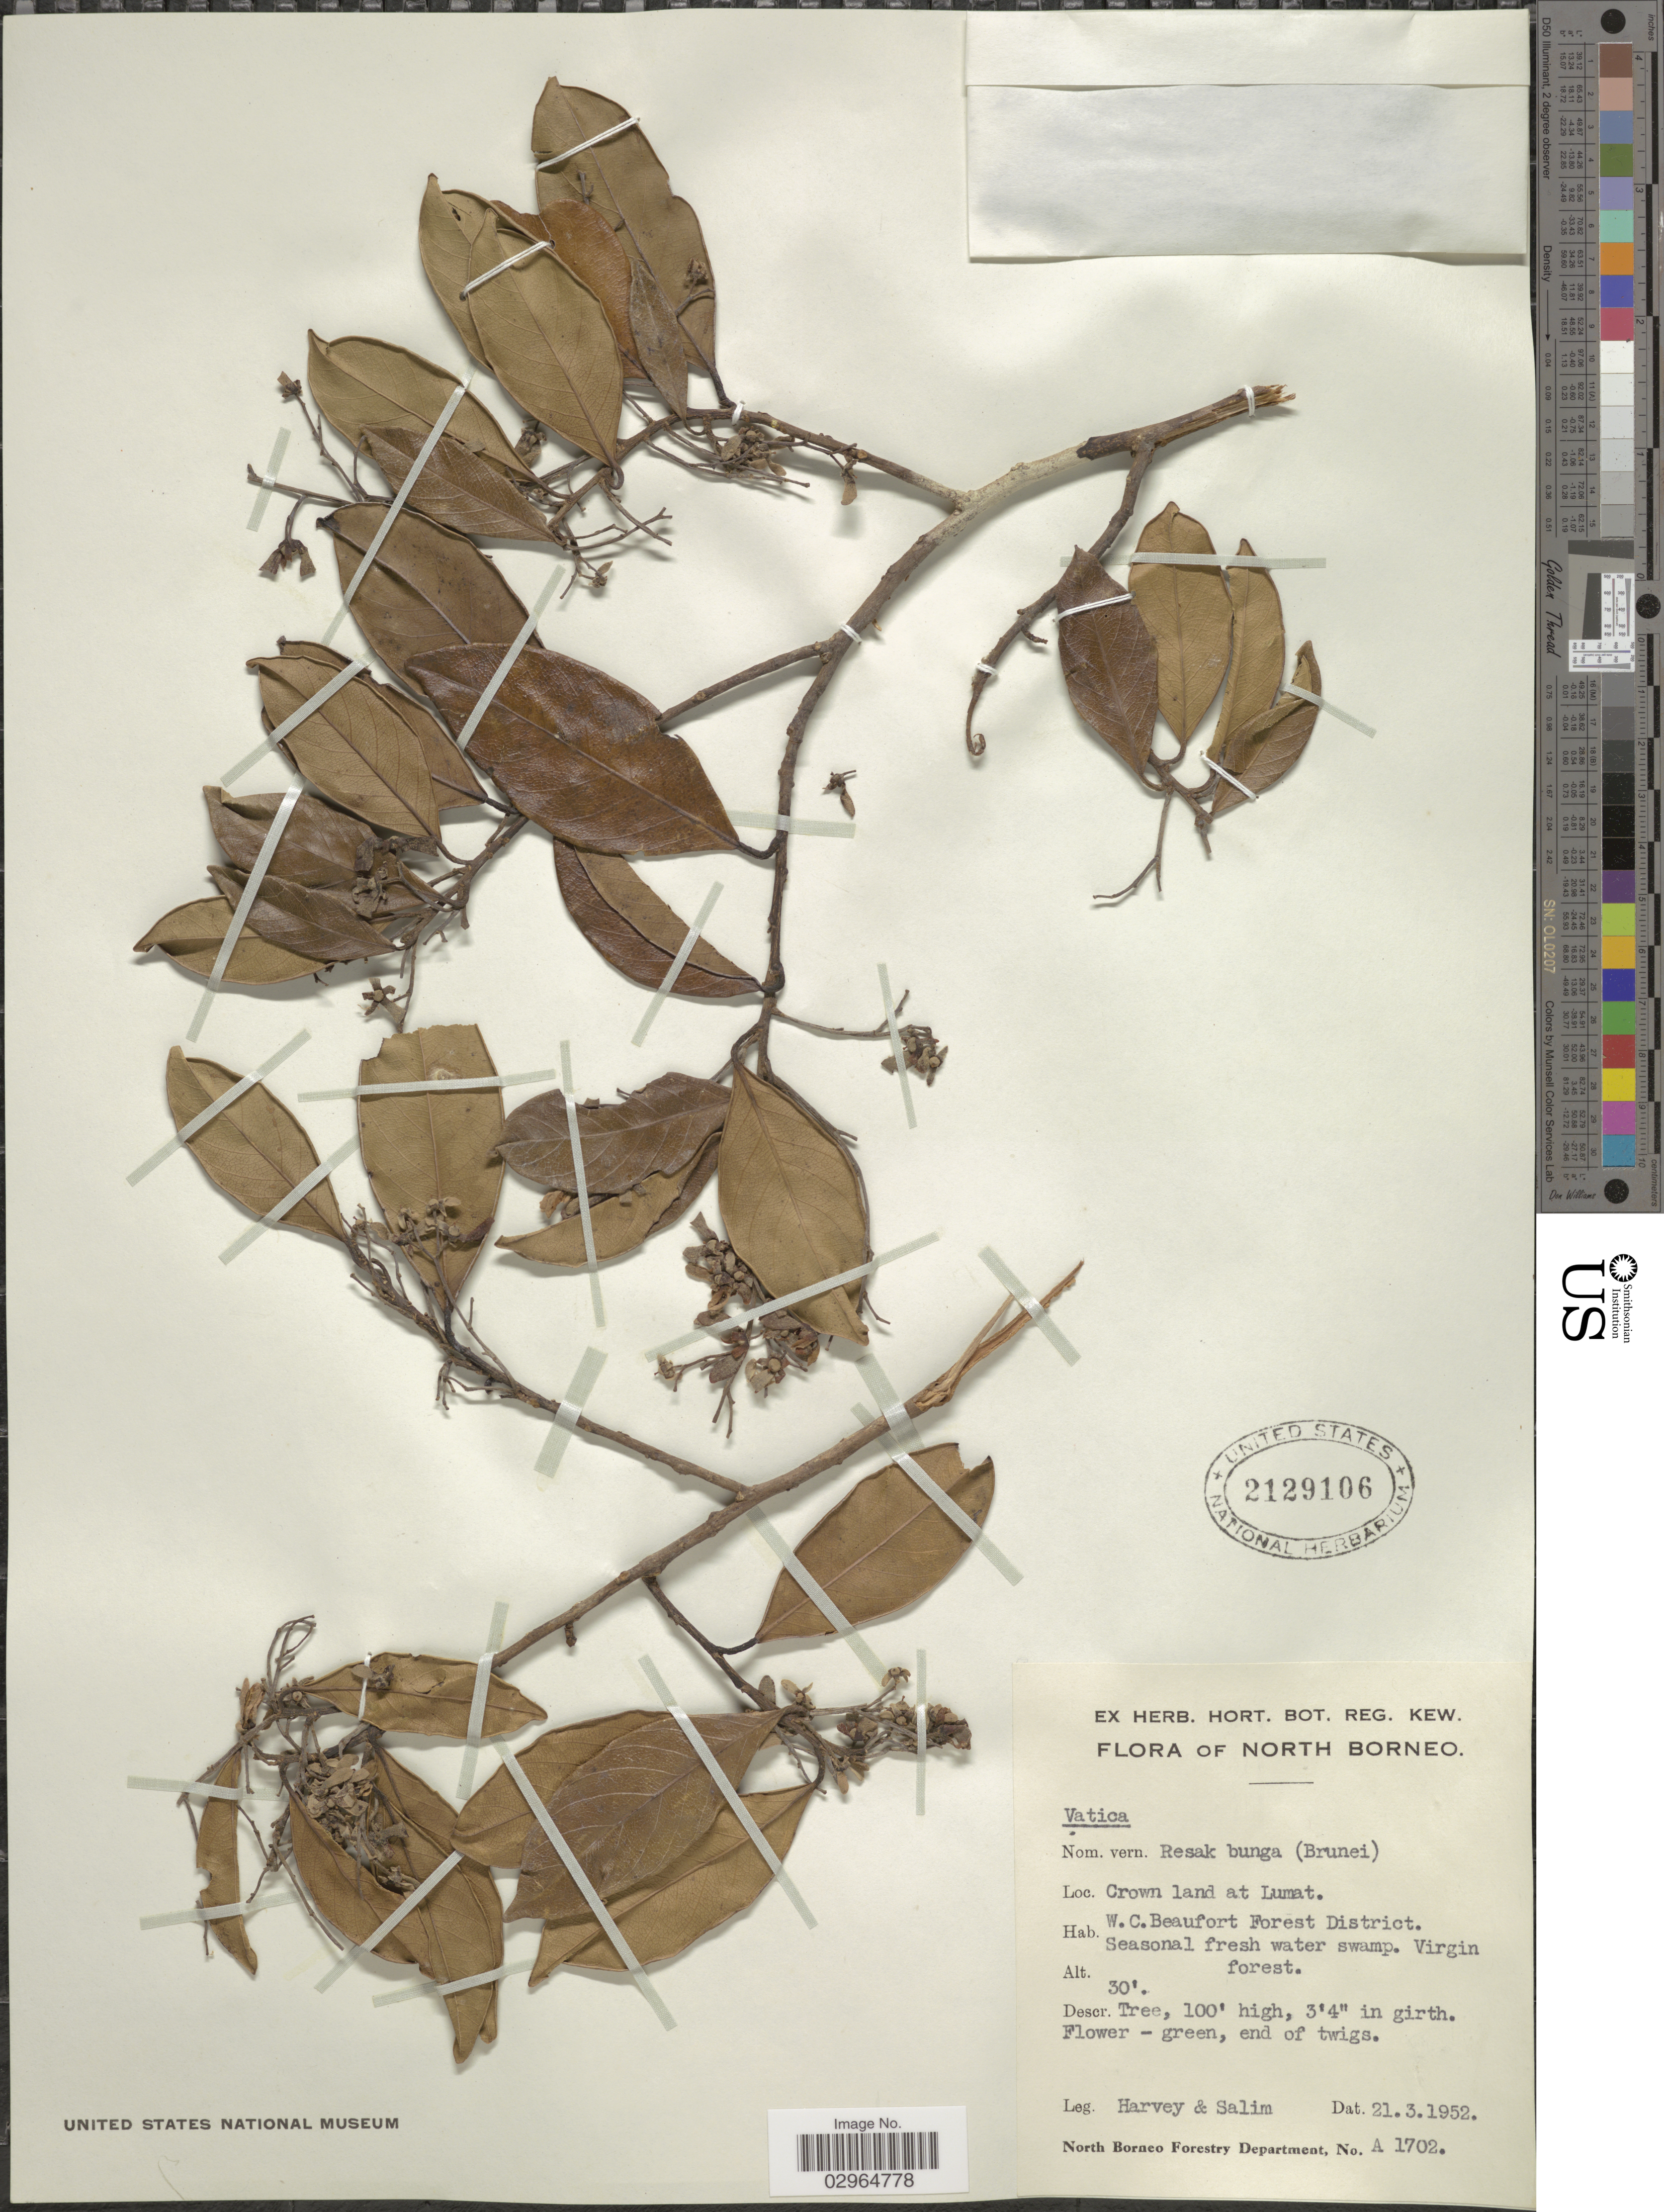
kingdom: Plantae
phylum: Tracheophyta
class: Magnoliopsida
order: Malvales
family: Dipterocarpaceae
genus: Vatica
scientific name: Vatica sp.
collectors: -. Harvey & Salim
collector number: A1702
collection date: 1952-03-21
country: Malaysia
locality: North Borneo. W.C. Beaufort Forest District.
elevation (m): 9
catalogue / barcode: US 2129106